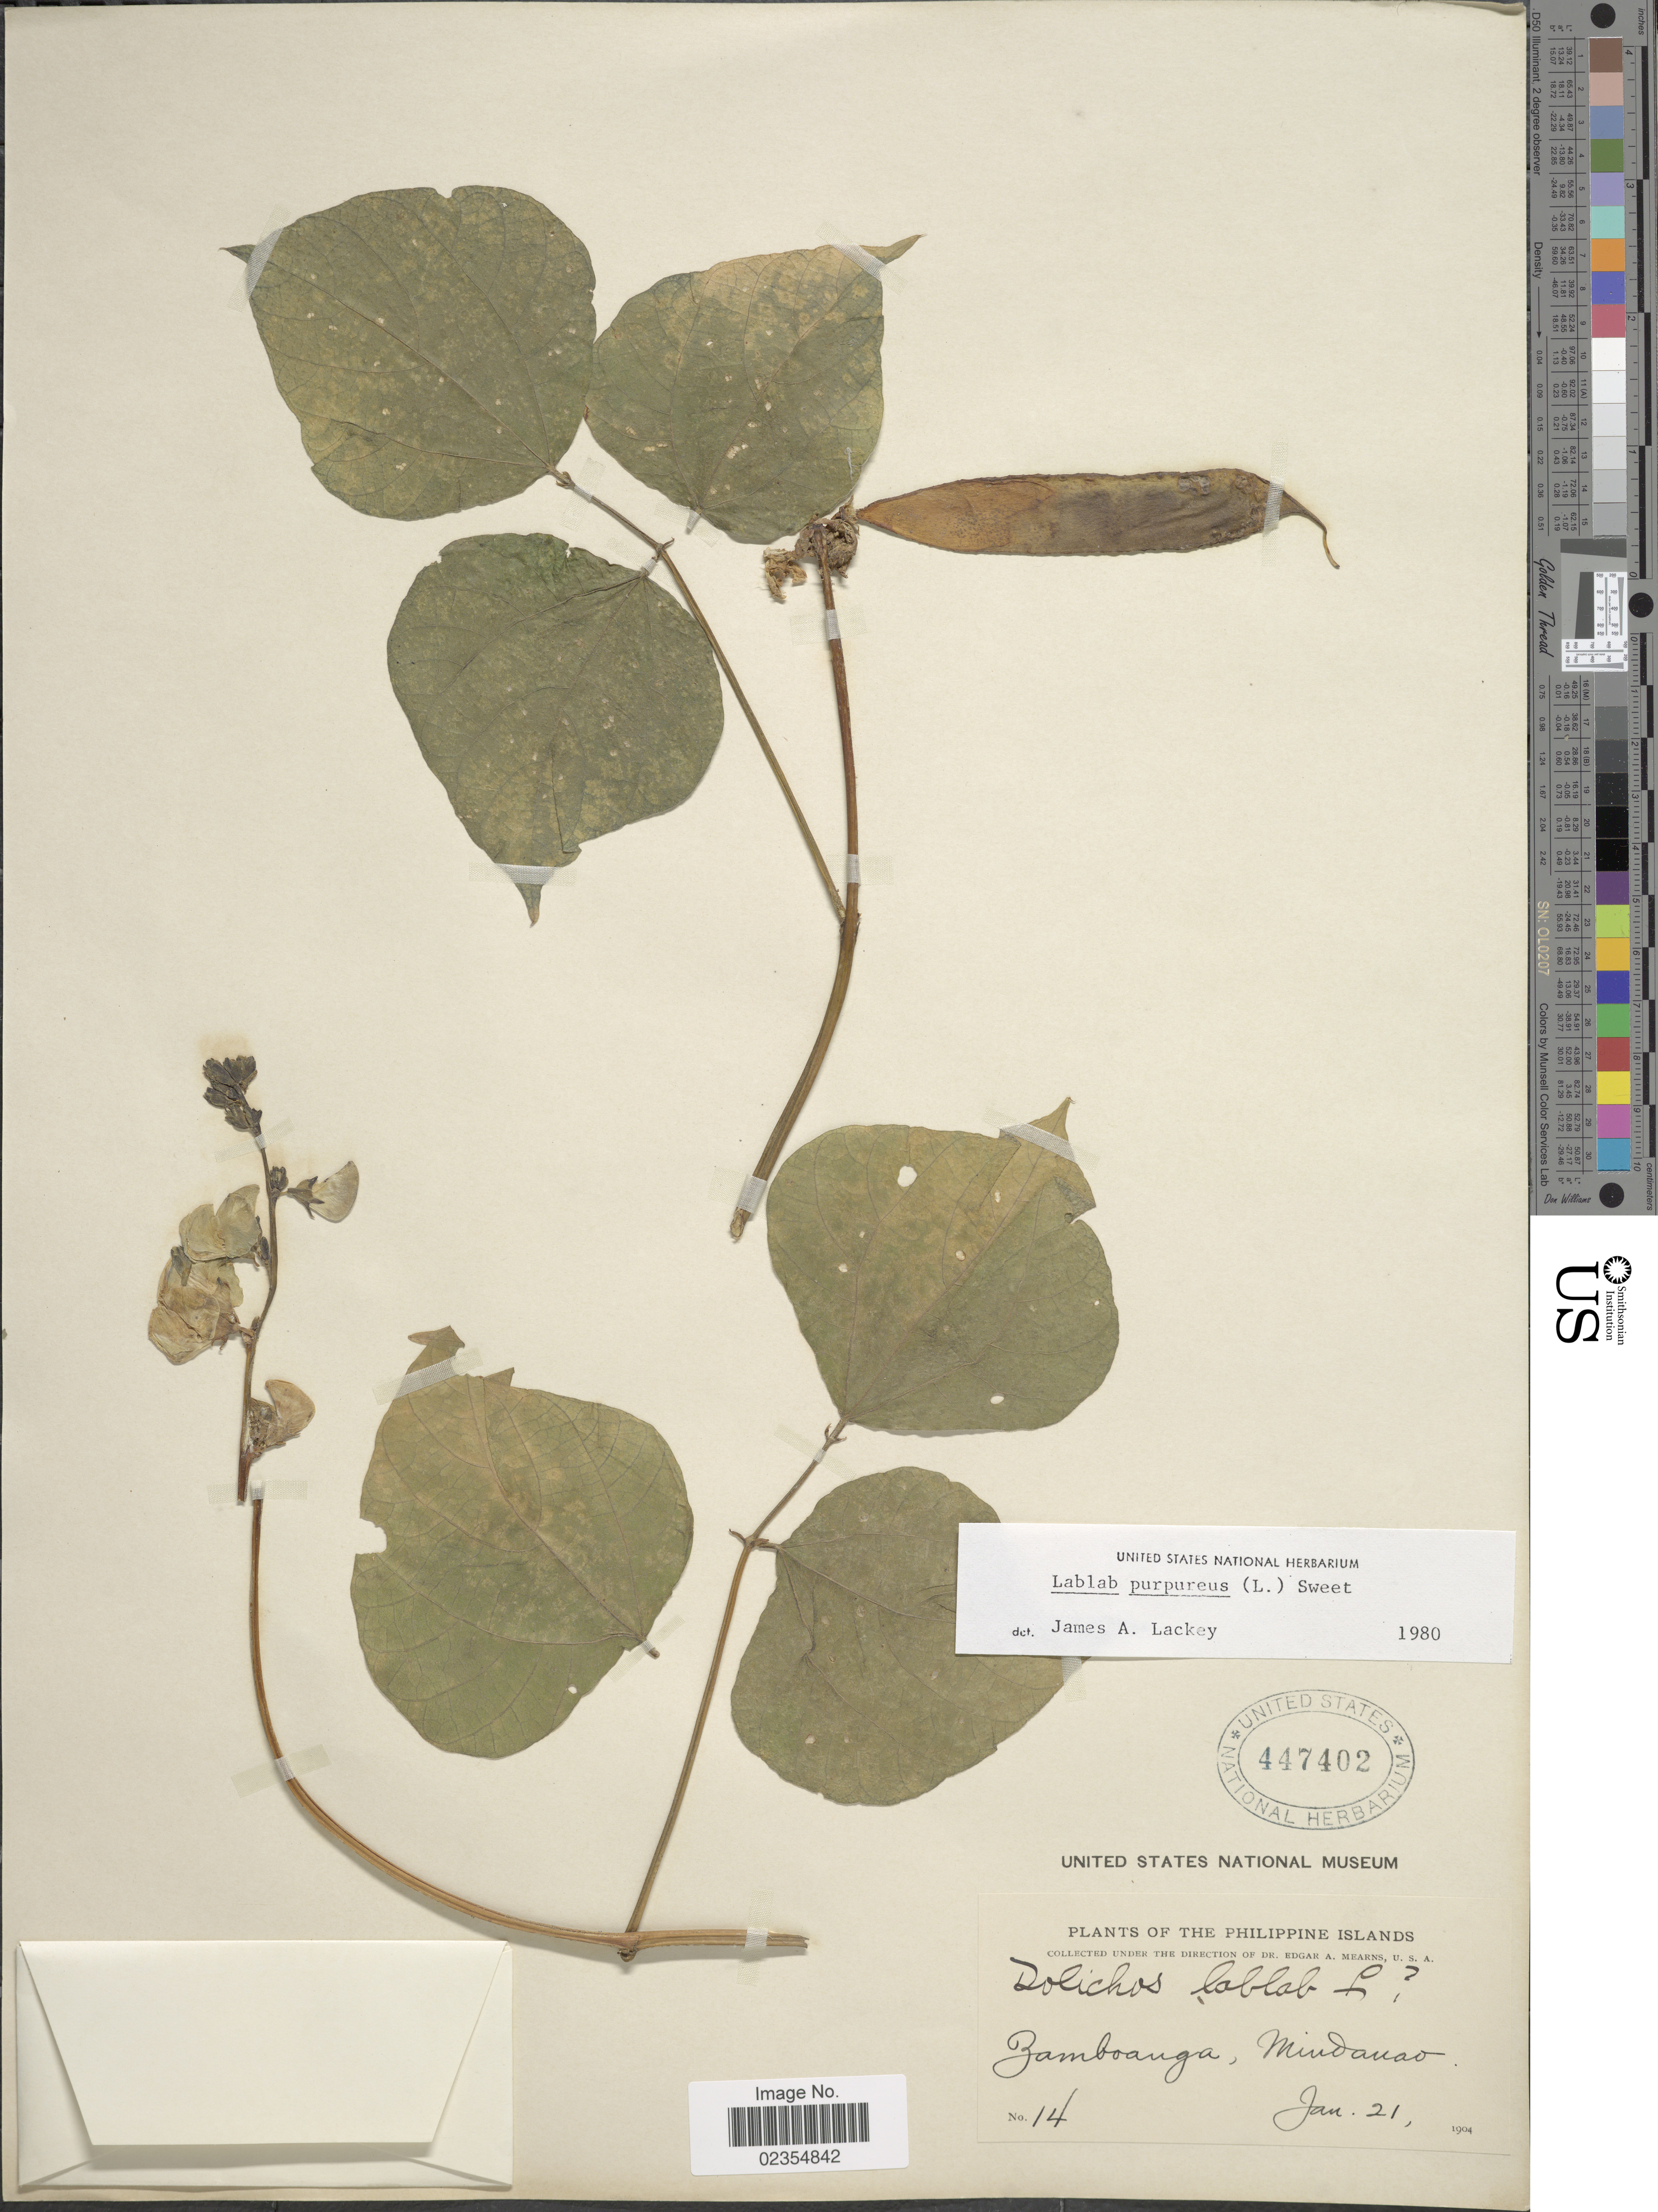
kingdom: Plantae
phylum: Tracheophyta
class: Magnoliopsida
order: Fabales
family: Fabaceae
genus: Lablab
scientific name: Lablab purpureus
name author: (L.) Sweet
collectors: E. A. Mearns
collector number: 14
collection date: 1904-01-21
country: Philippines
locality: Philippine Islands, Zamboanga, Mindanao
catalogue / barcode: US 447402